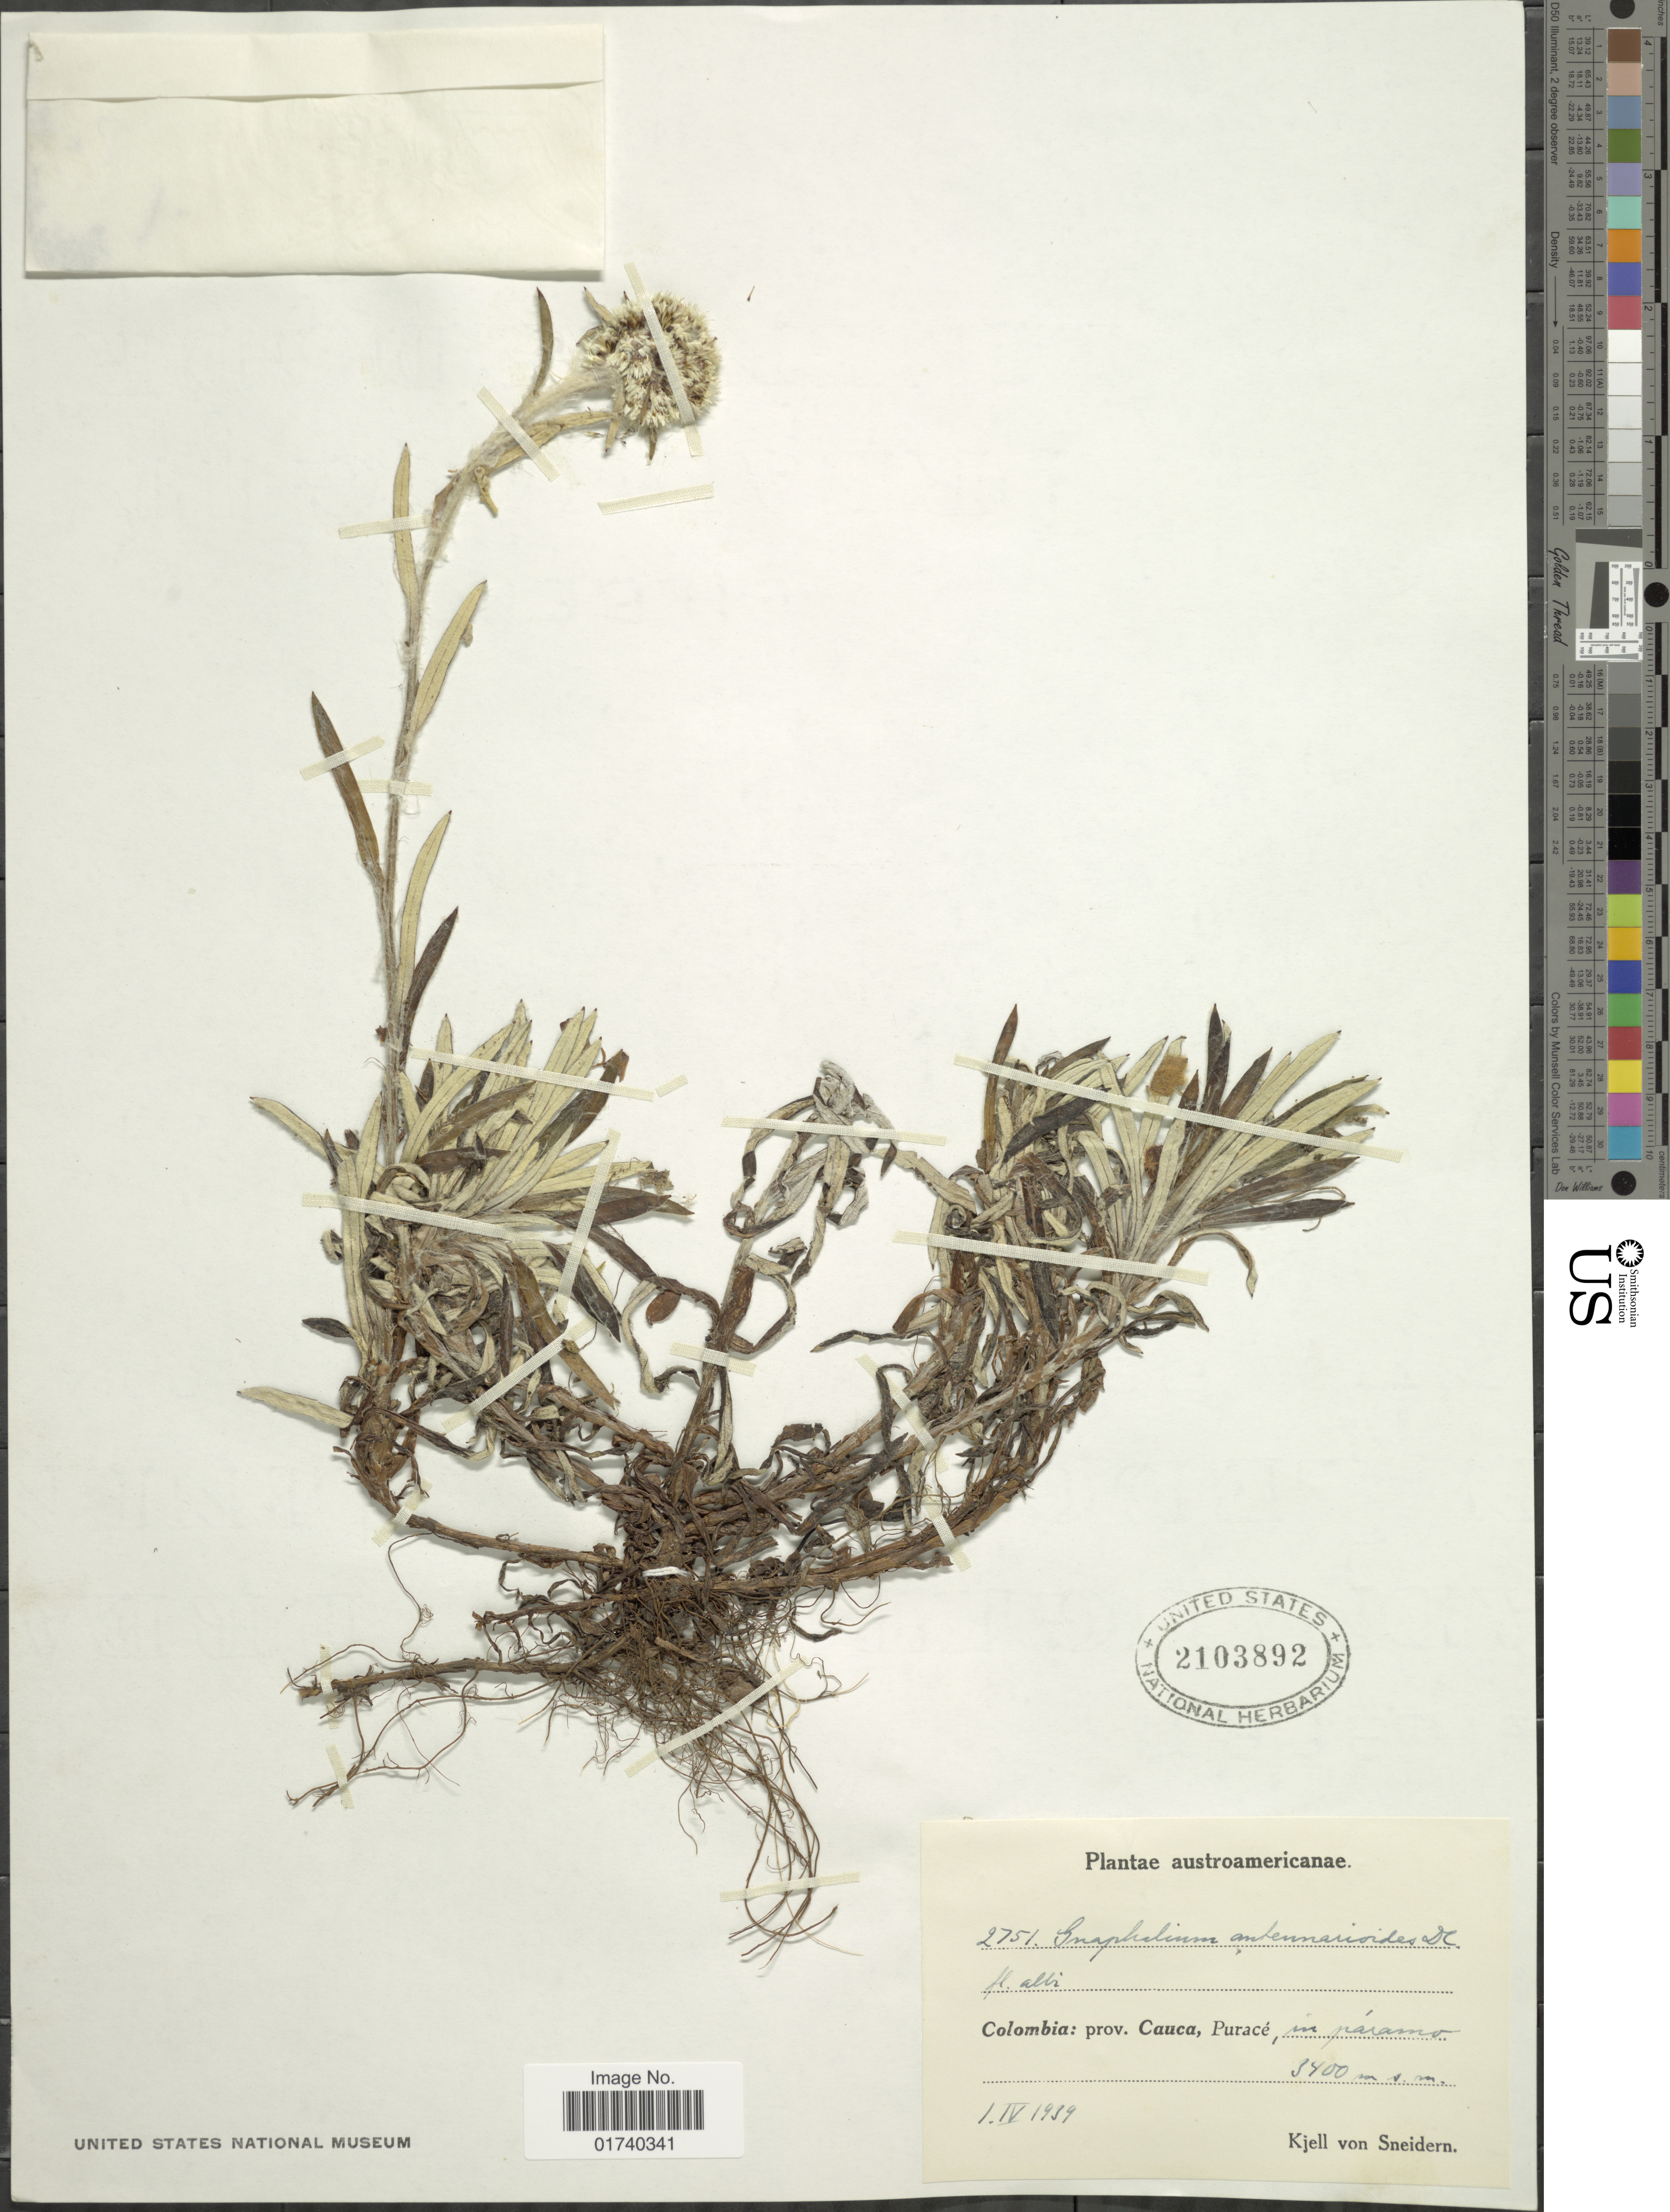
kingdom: Plantae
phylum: Tracheophyta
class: Magnoliopsida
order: Asterales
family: Asteraceae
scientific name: Hypserion minor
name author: G.L. Nesom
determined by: Nesom, Guy L.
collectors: K. von Sneidern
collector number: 2751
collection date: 1939-04-01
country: Colombia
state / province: Cauca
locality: Prov. Cauca Purace in paramo.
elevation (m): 3400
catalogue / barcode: US 2103892